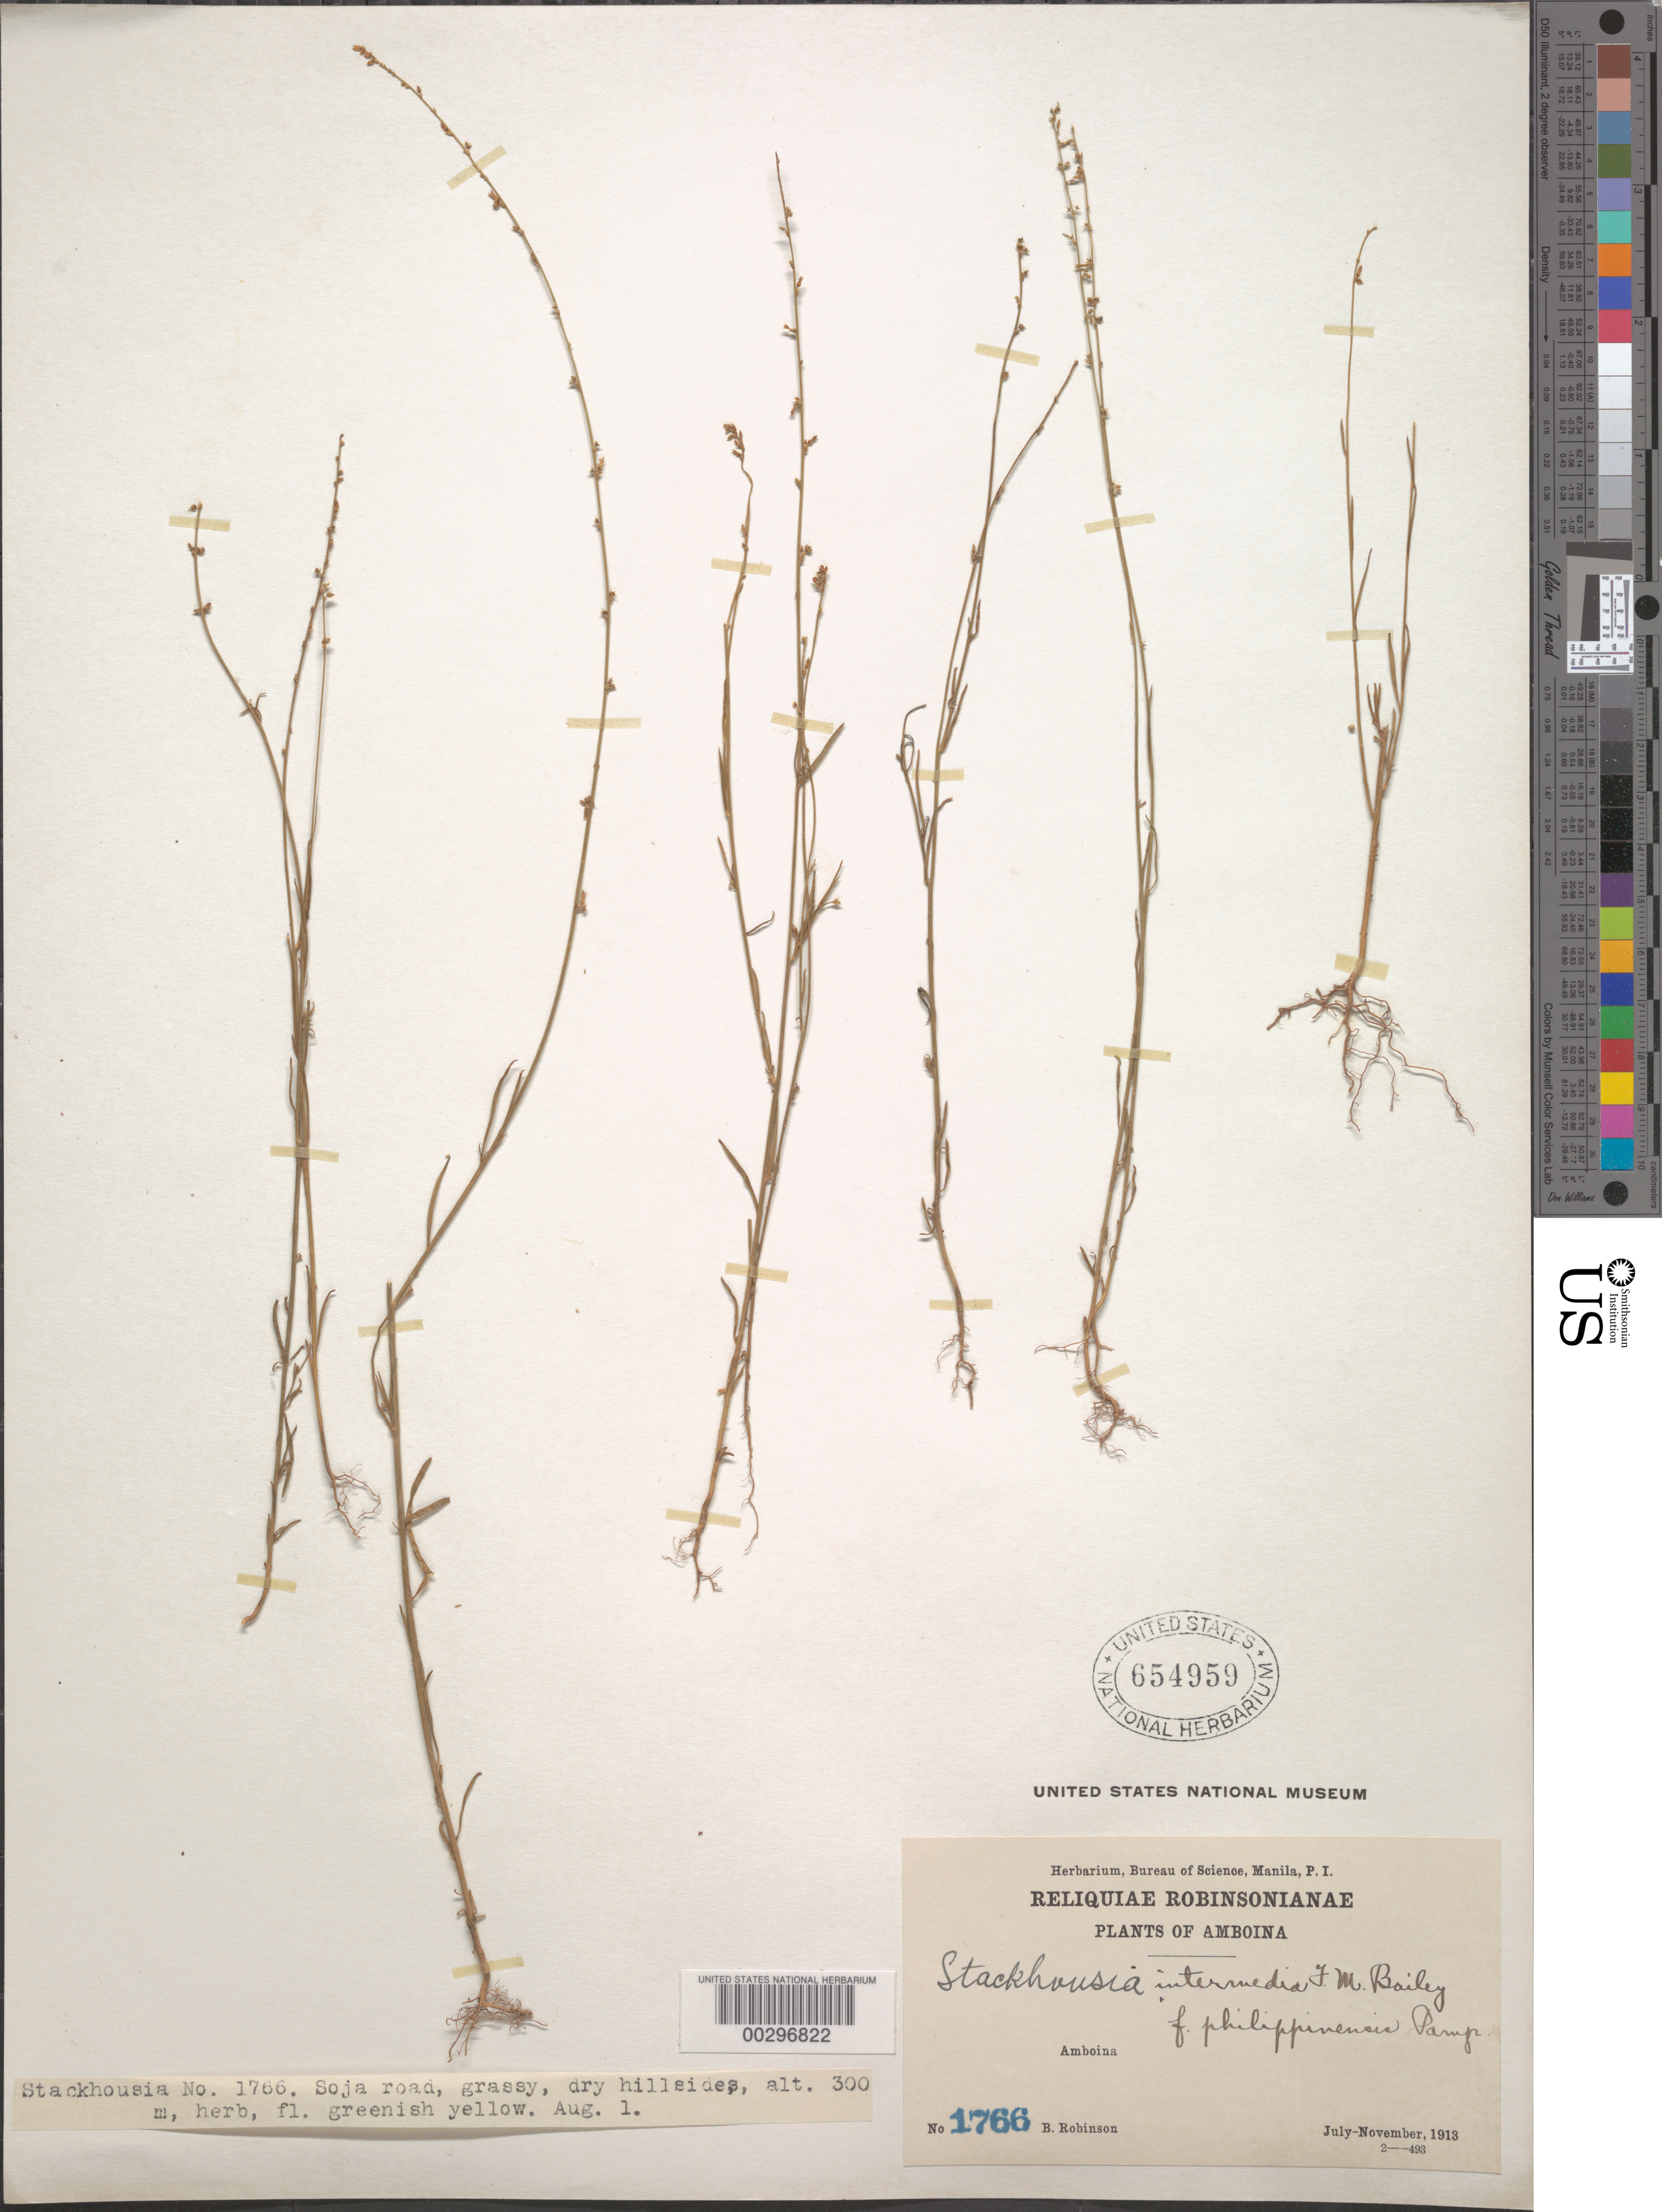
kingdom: Plantae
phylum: Tracheophyta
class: Magnoliopsida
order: Celastrales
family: Celastraceae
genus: Stackhousia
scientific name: Stackhousia intermedia f. philippinensis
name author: Pamp.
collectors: B. L. Robinson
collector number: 1766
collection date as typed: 01 Aug 1913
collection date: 1913-08-01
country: Indonesia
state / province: Maluku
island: Amboina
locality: Soja road [Moluccas]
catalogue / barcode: US 654959